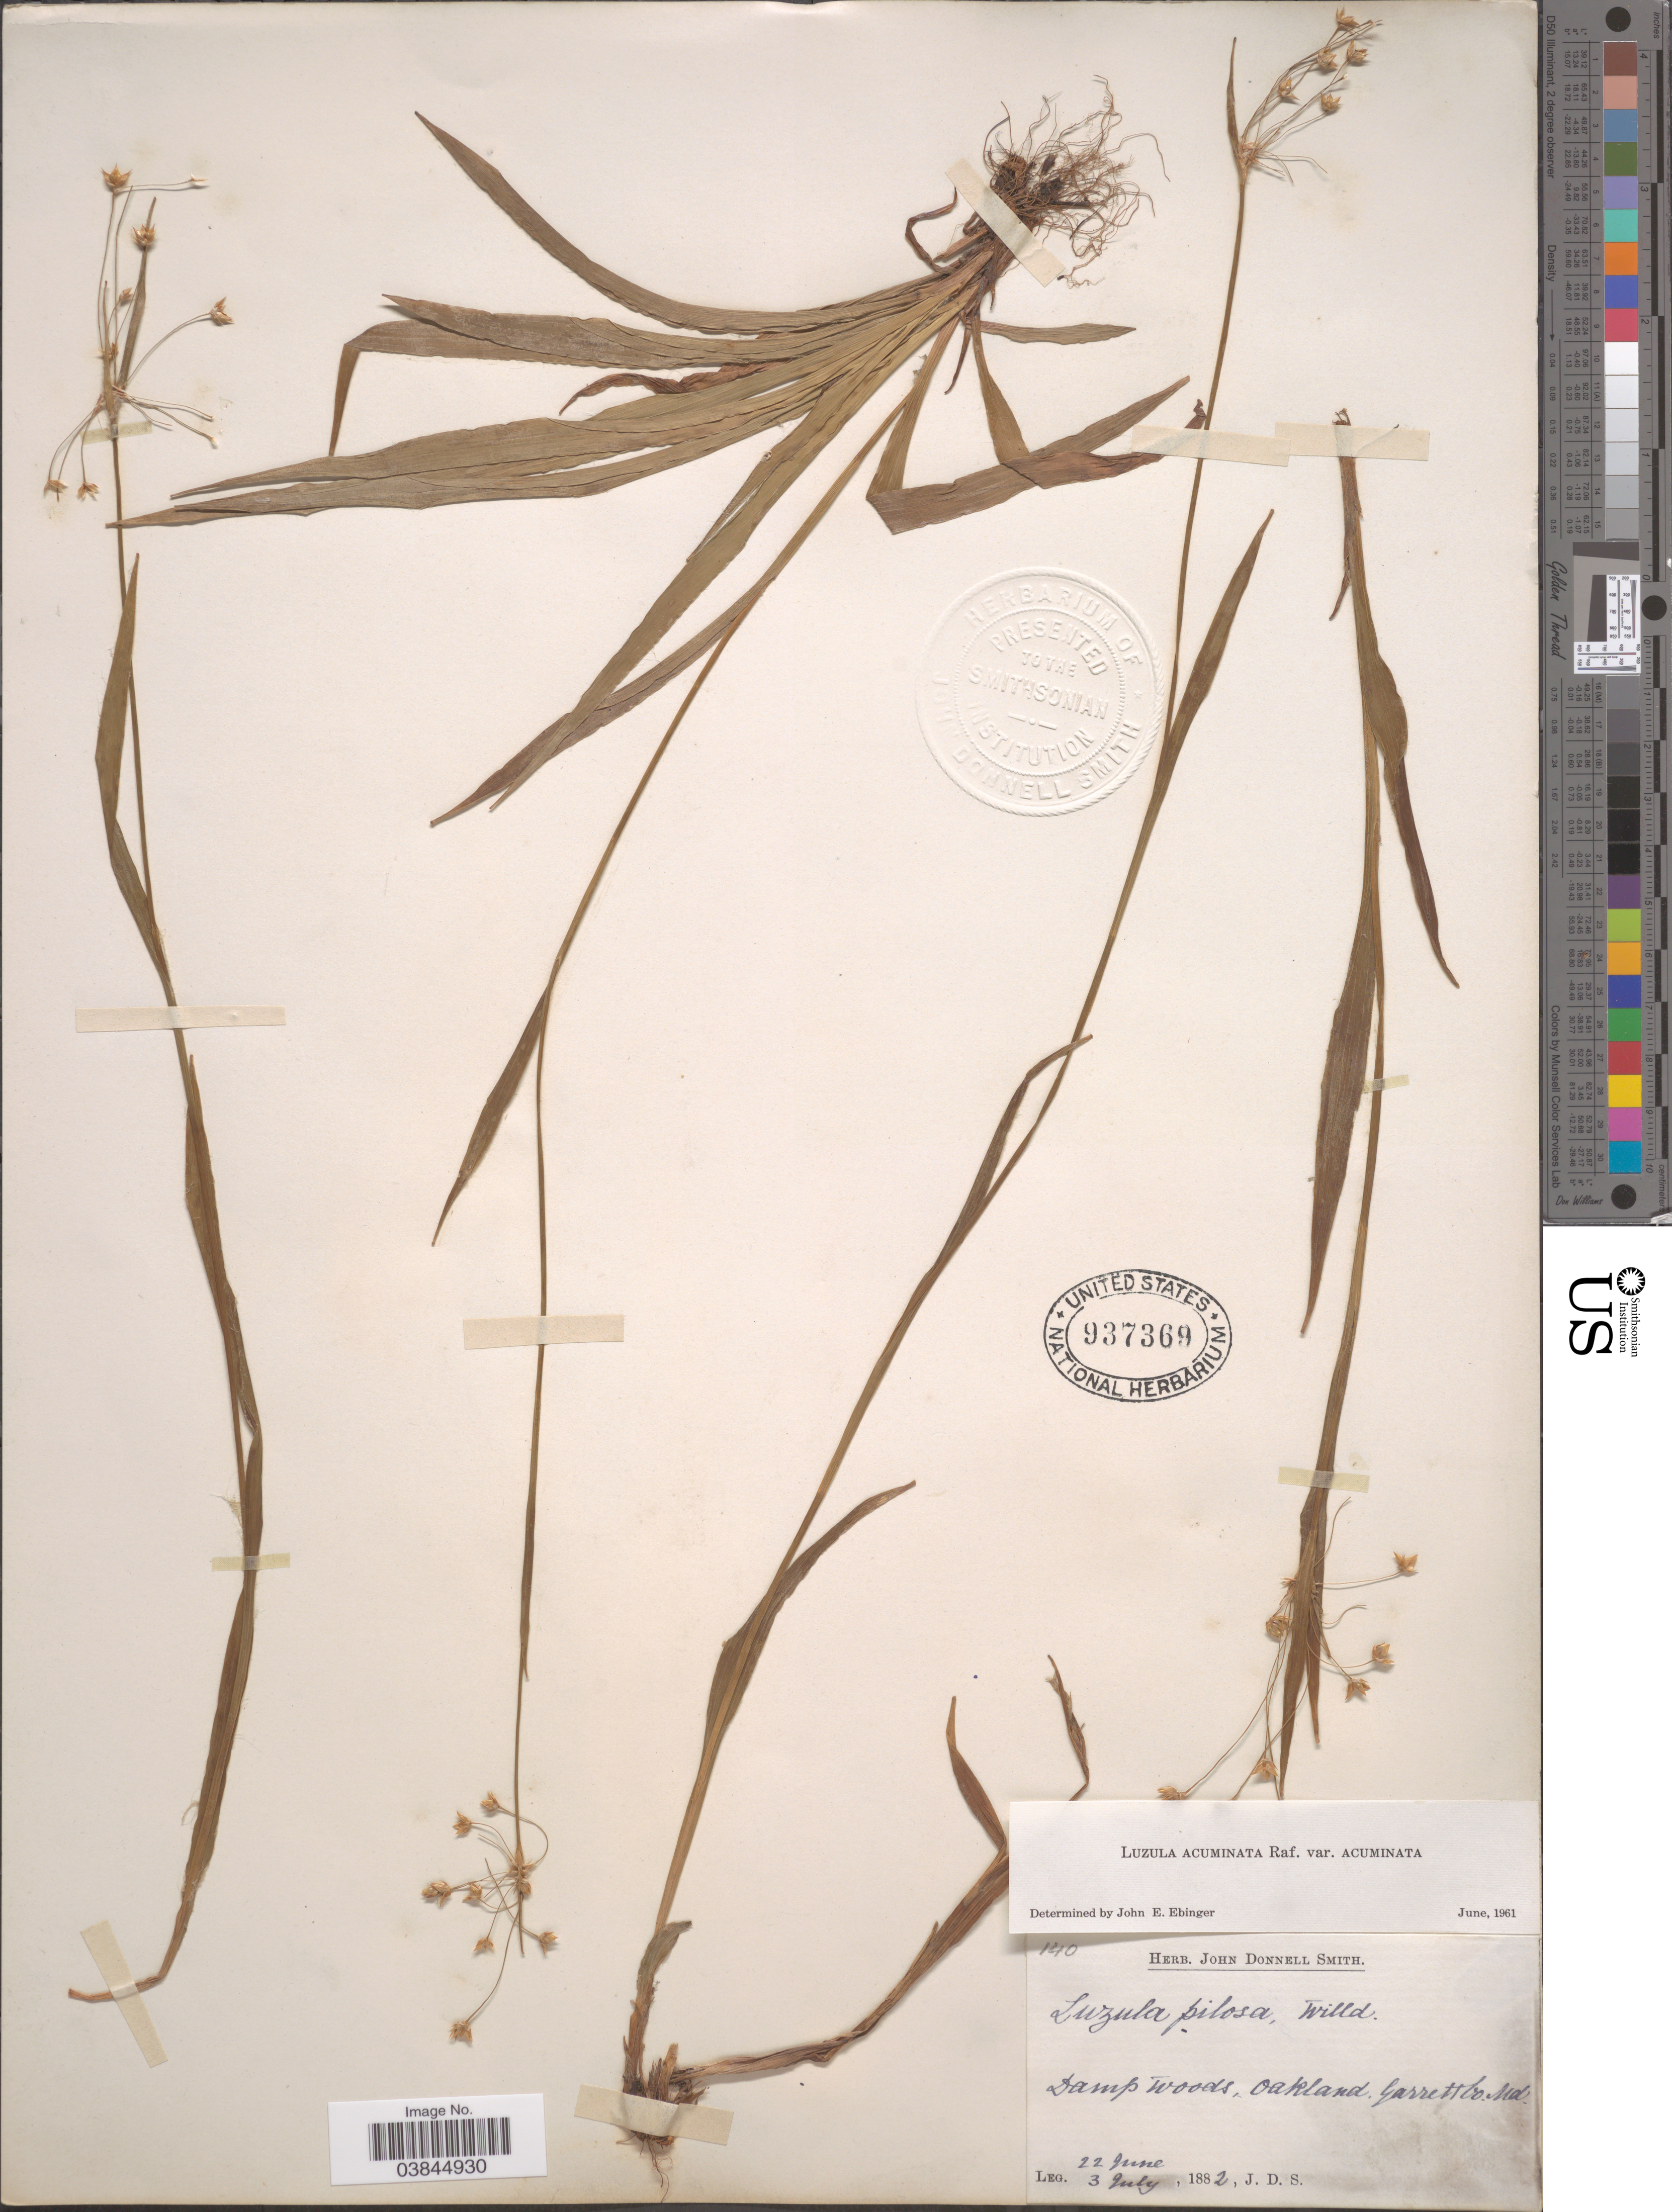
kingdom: Plantae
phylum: Tracheophyta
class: Liliopsida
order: Poales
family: Juncaceae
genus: Luzula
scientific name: Luzula acuminata var. acuminata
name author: Raf.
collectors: J. Donnell Smith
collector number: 140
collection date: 1882-06-22/1882-07-03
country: United States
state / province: Maryland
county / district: Garrett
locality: Oakland. Garrett Co.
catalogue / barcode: US 937369